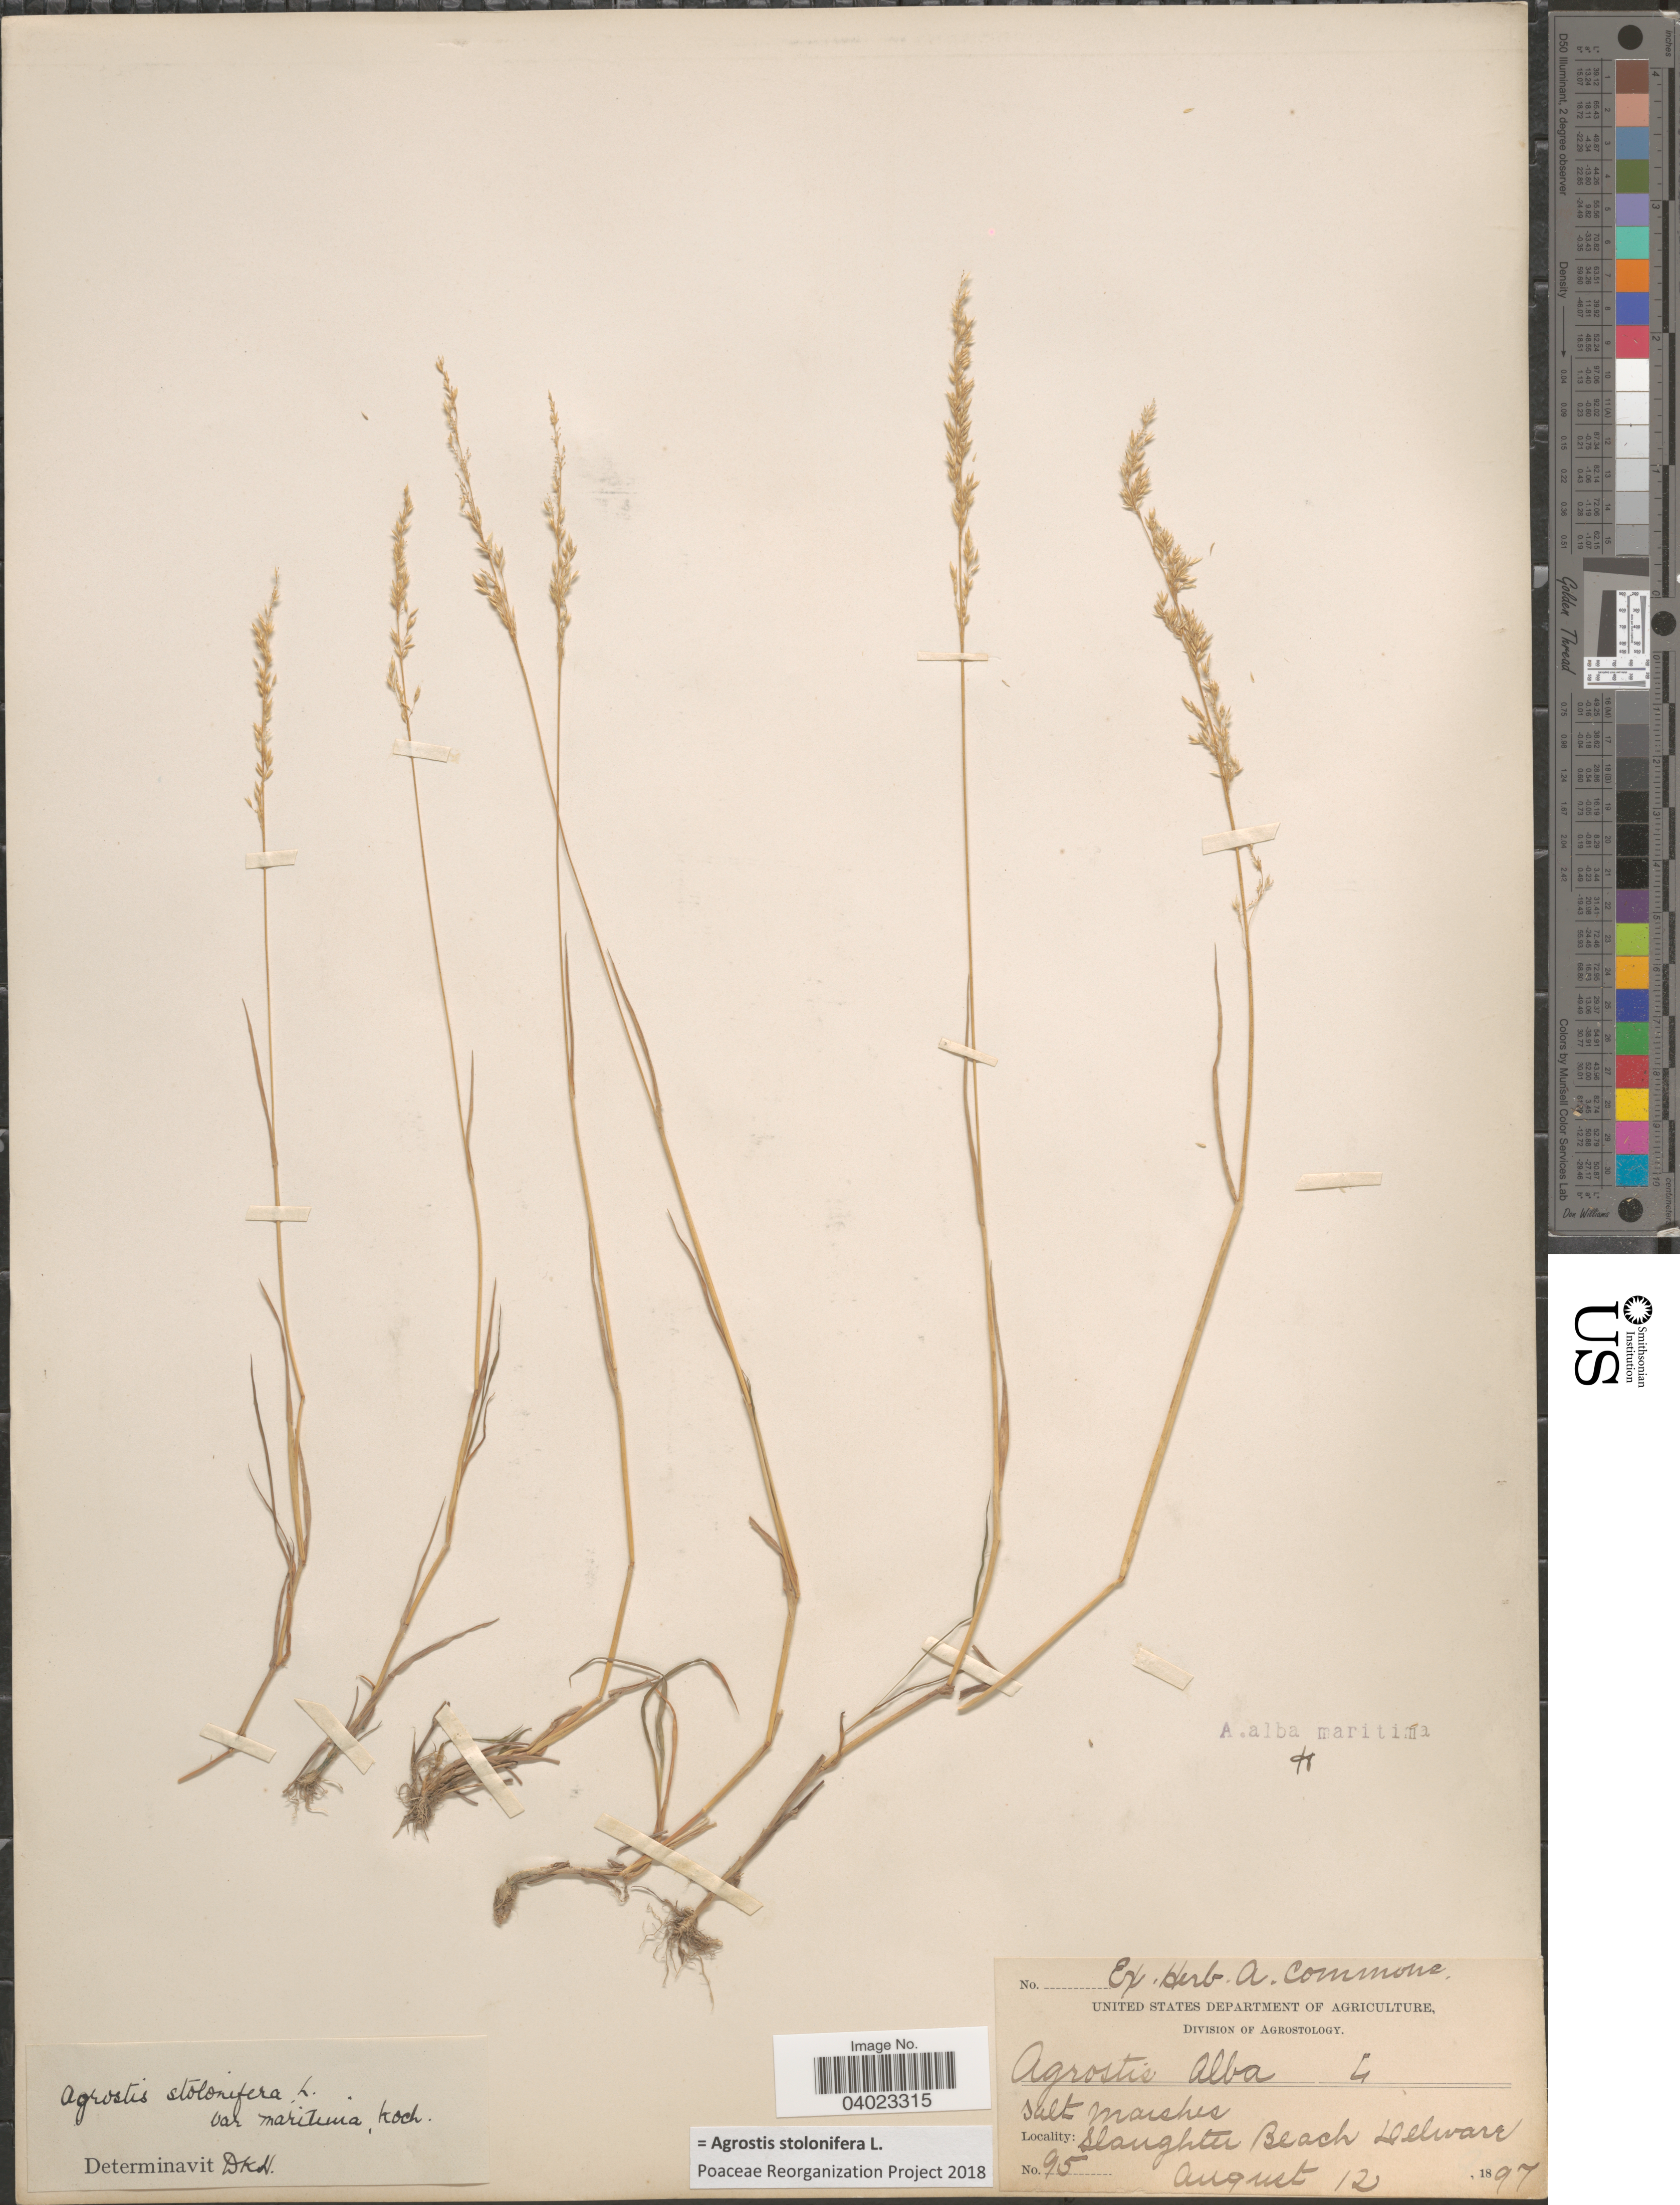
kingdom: Plantae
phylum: Tracheophyta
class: Liliopsida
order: Poales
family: Poaceae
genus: Agrostis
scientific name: Agrostis stolonifera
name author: L.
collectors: ex herb. A. Commons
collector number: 95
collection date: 1897-08-12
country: United States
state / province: Delaware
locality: Slaughter Beach.